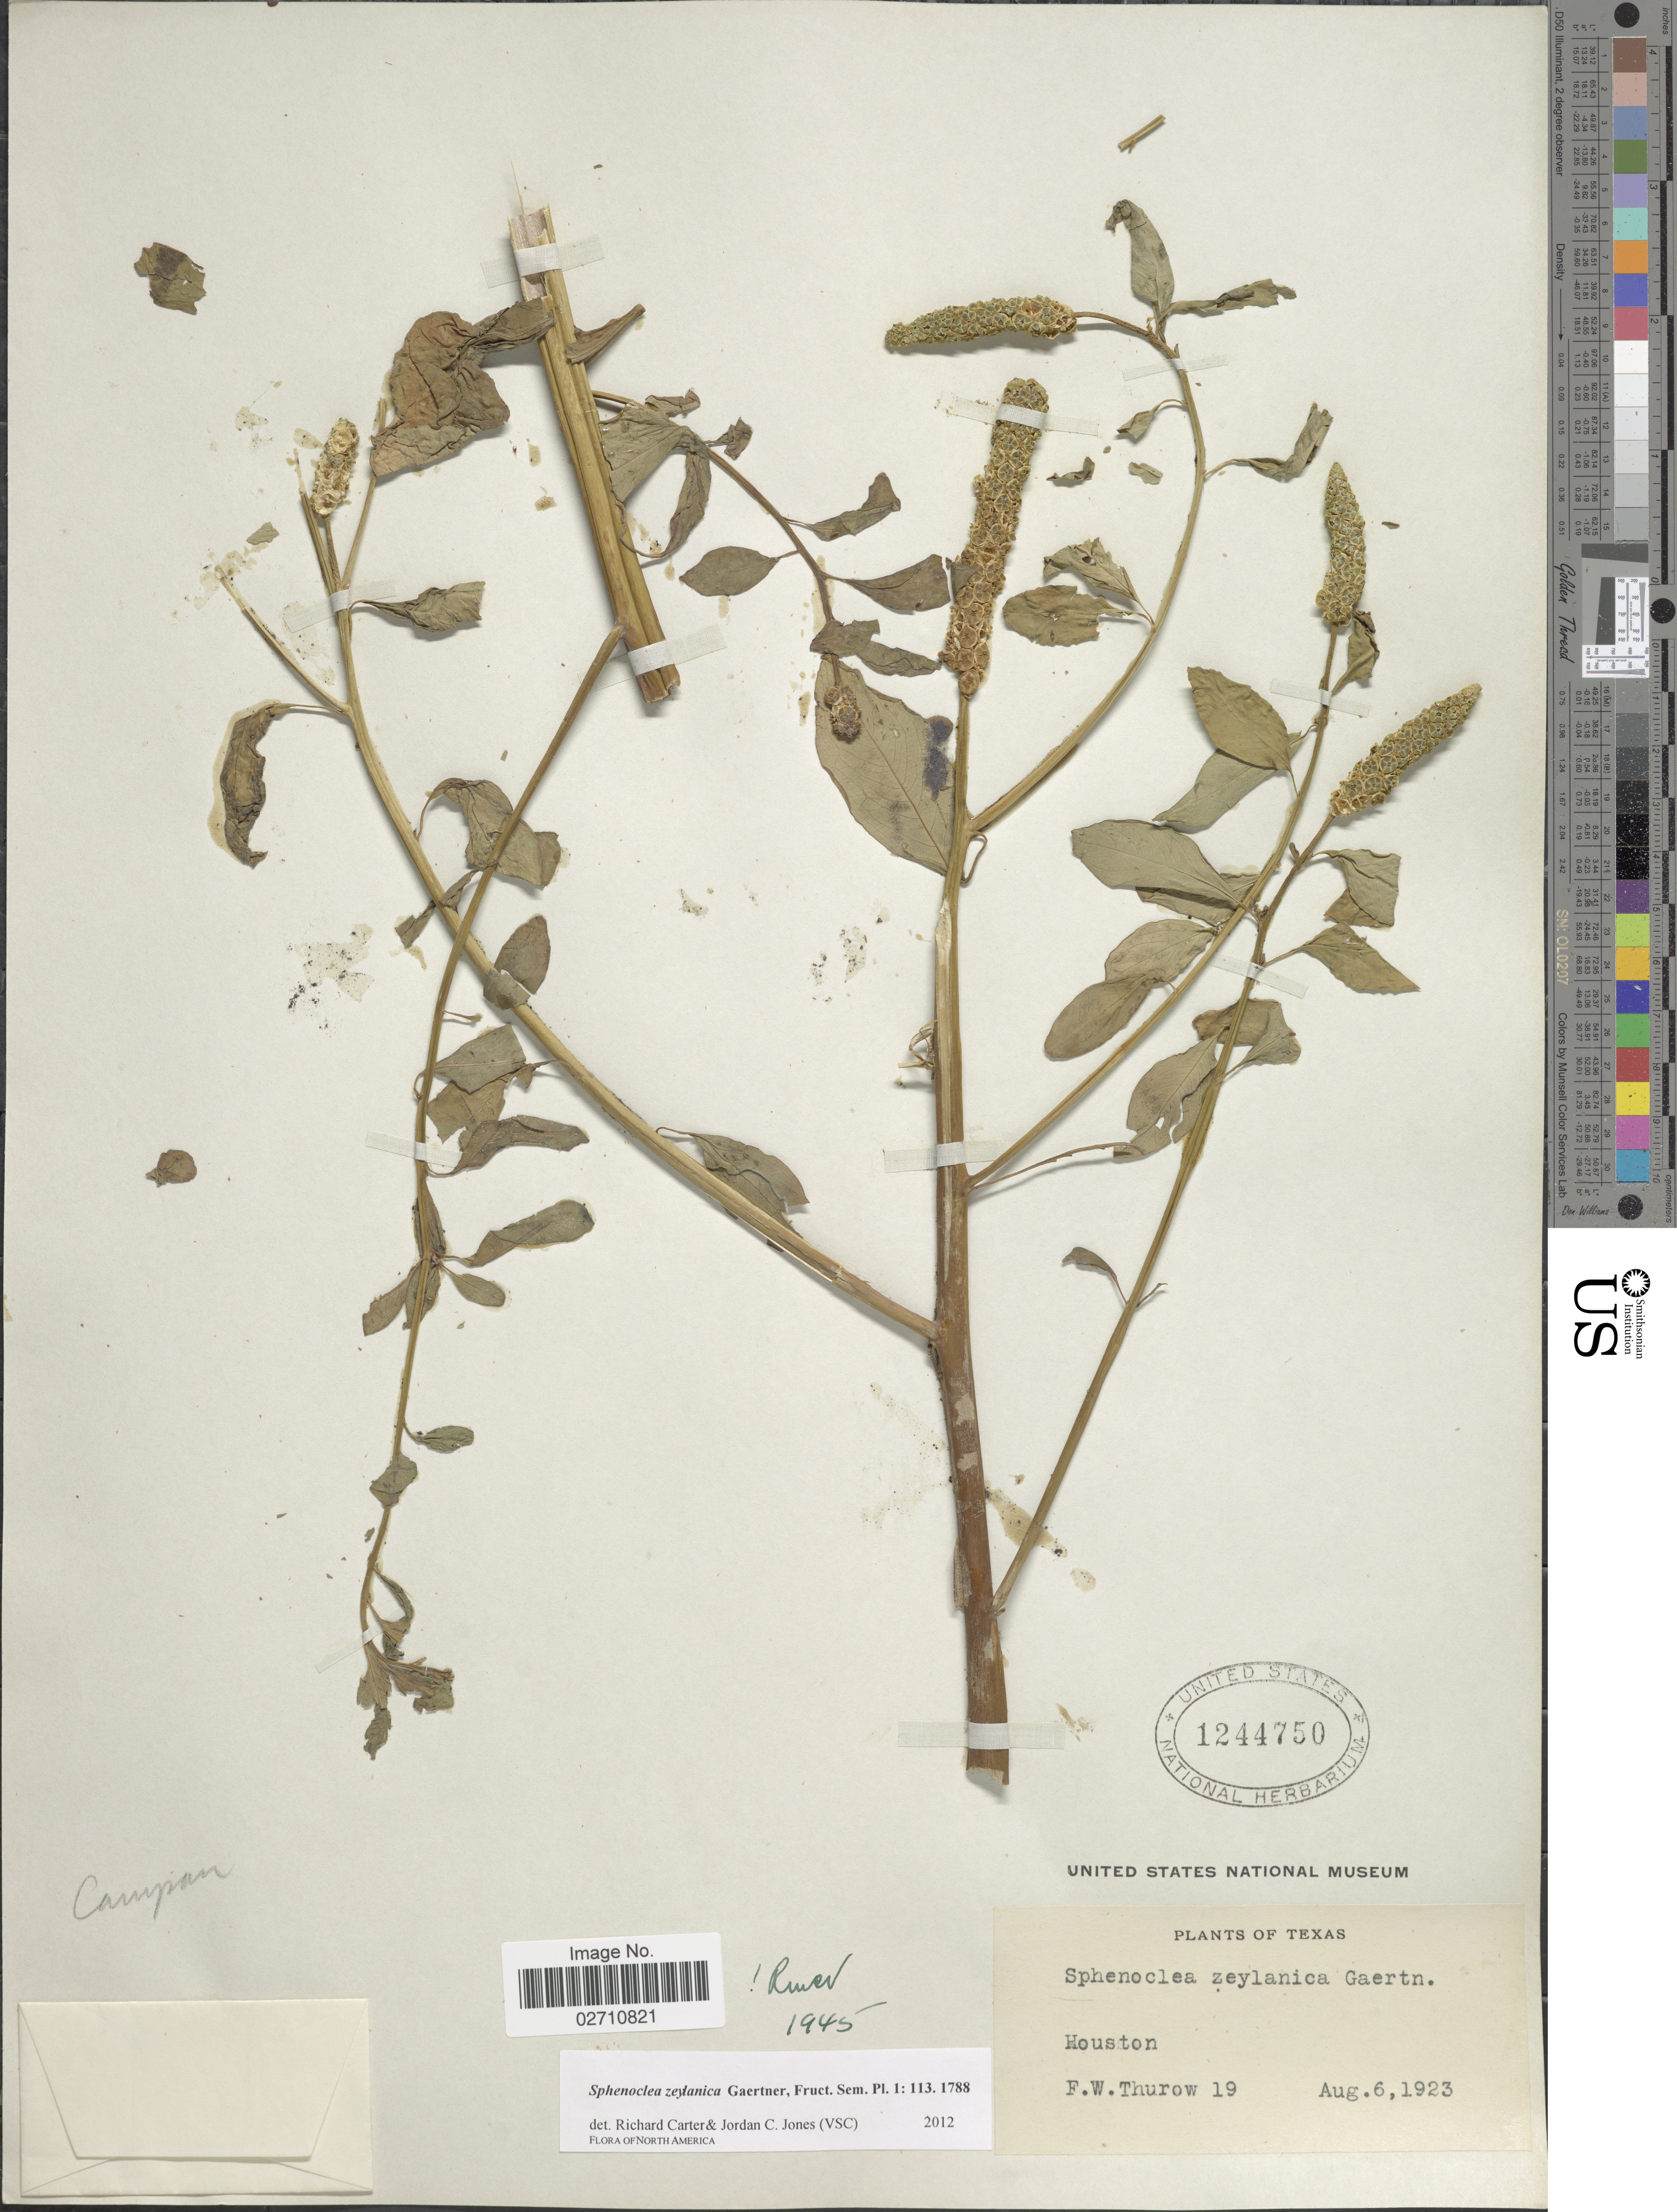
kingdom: Plantae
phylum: Tracheophyta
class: Magnoliopsida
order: Solanales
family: Sphenocleaceae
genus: Sphenoclea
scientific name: Sphenoclea zeylanica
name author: Gaertn.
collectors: F. W. Thurow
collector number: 19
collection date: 1923-08-06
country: United States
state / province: Texas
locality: Houston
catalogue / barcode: US 1244750